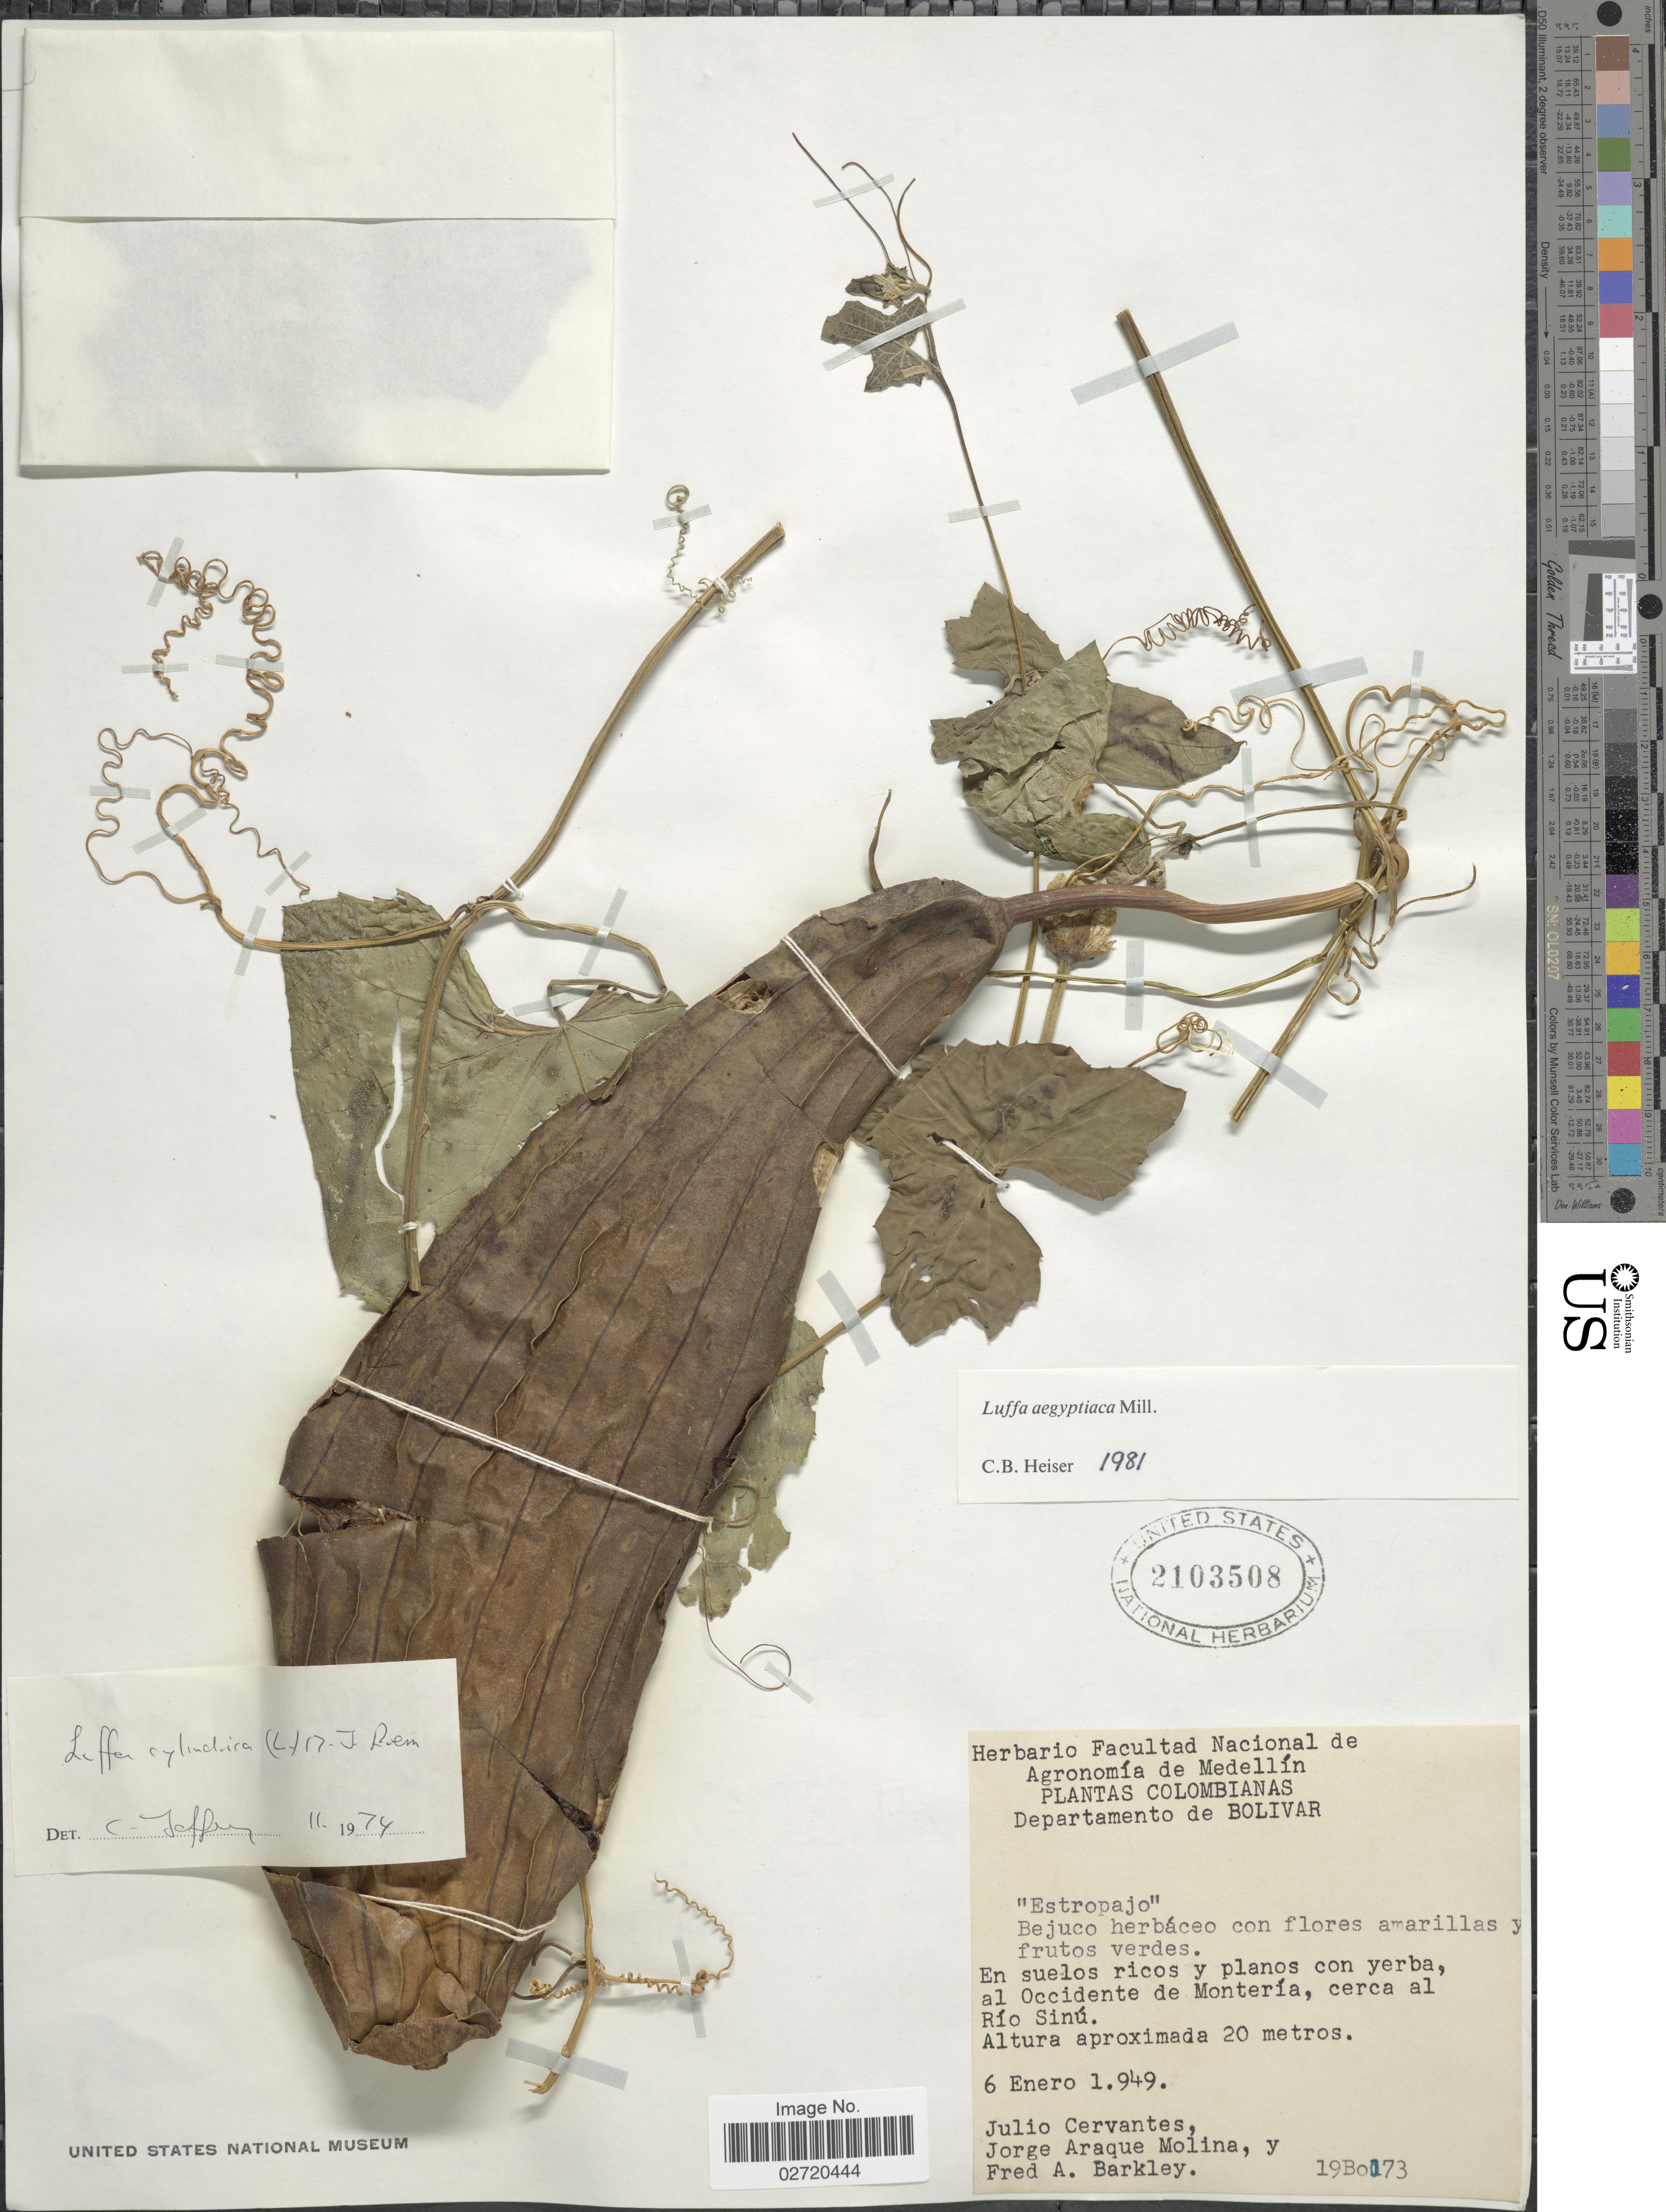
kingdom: Plantae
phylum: Tracheophyta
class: Magnoliopsida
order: Cucurbitales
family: Cucurbitaceae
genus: Luffa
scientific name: Luffa aegyptiaca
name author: Mill.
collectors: J. Cervantes, J. Araque Molina & F. A. Barkley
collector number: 19Bo073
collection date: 1949-01-06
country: Colombia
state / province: Bolívar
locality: Departamento de Bolivar, en suelos ricos y planos con yerba, al Occidente de Monteria, cerca al Rio Sinu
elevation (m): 20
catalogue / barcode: US 2103508